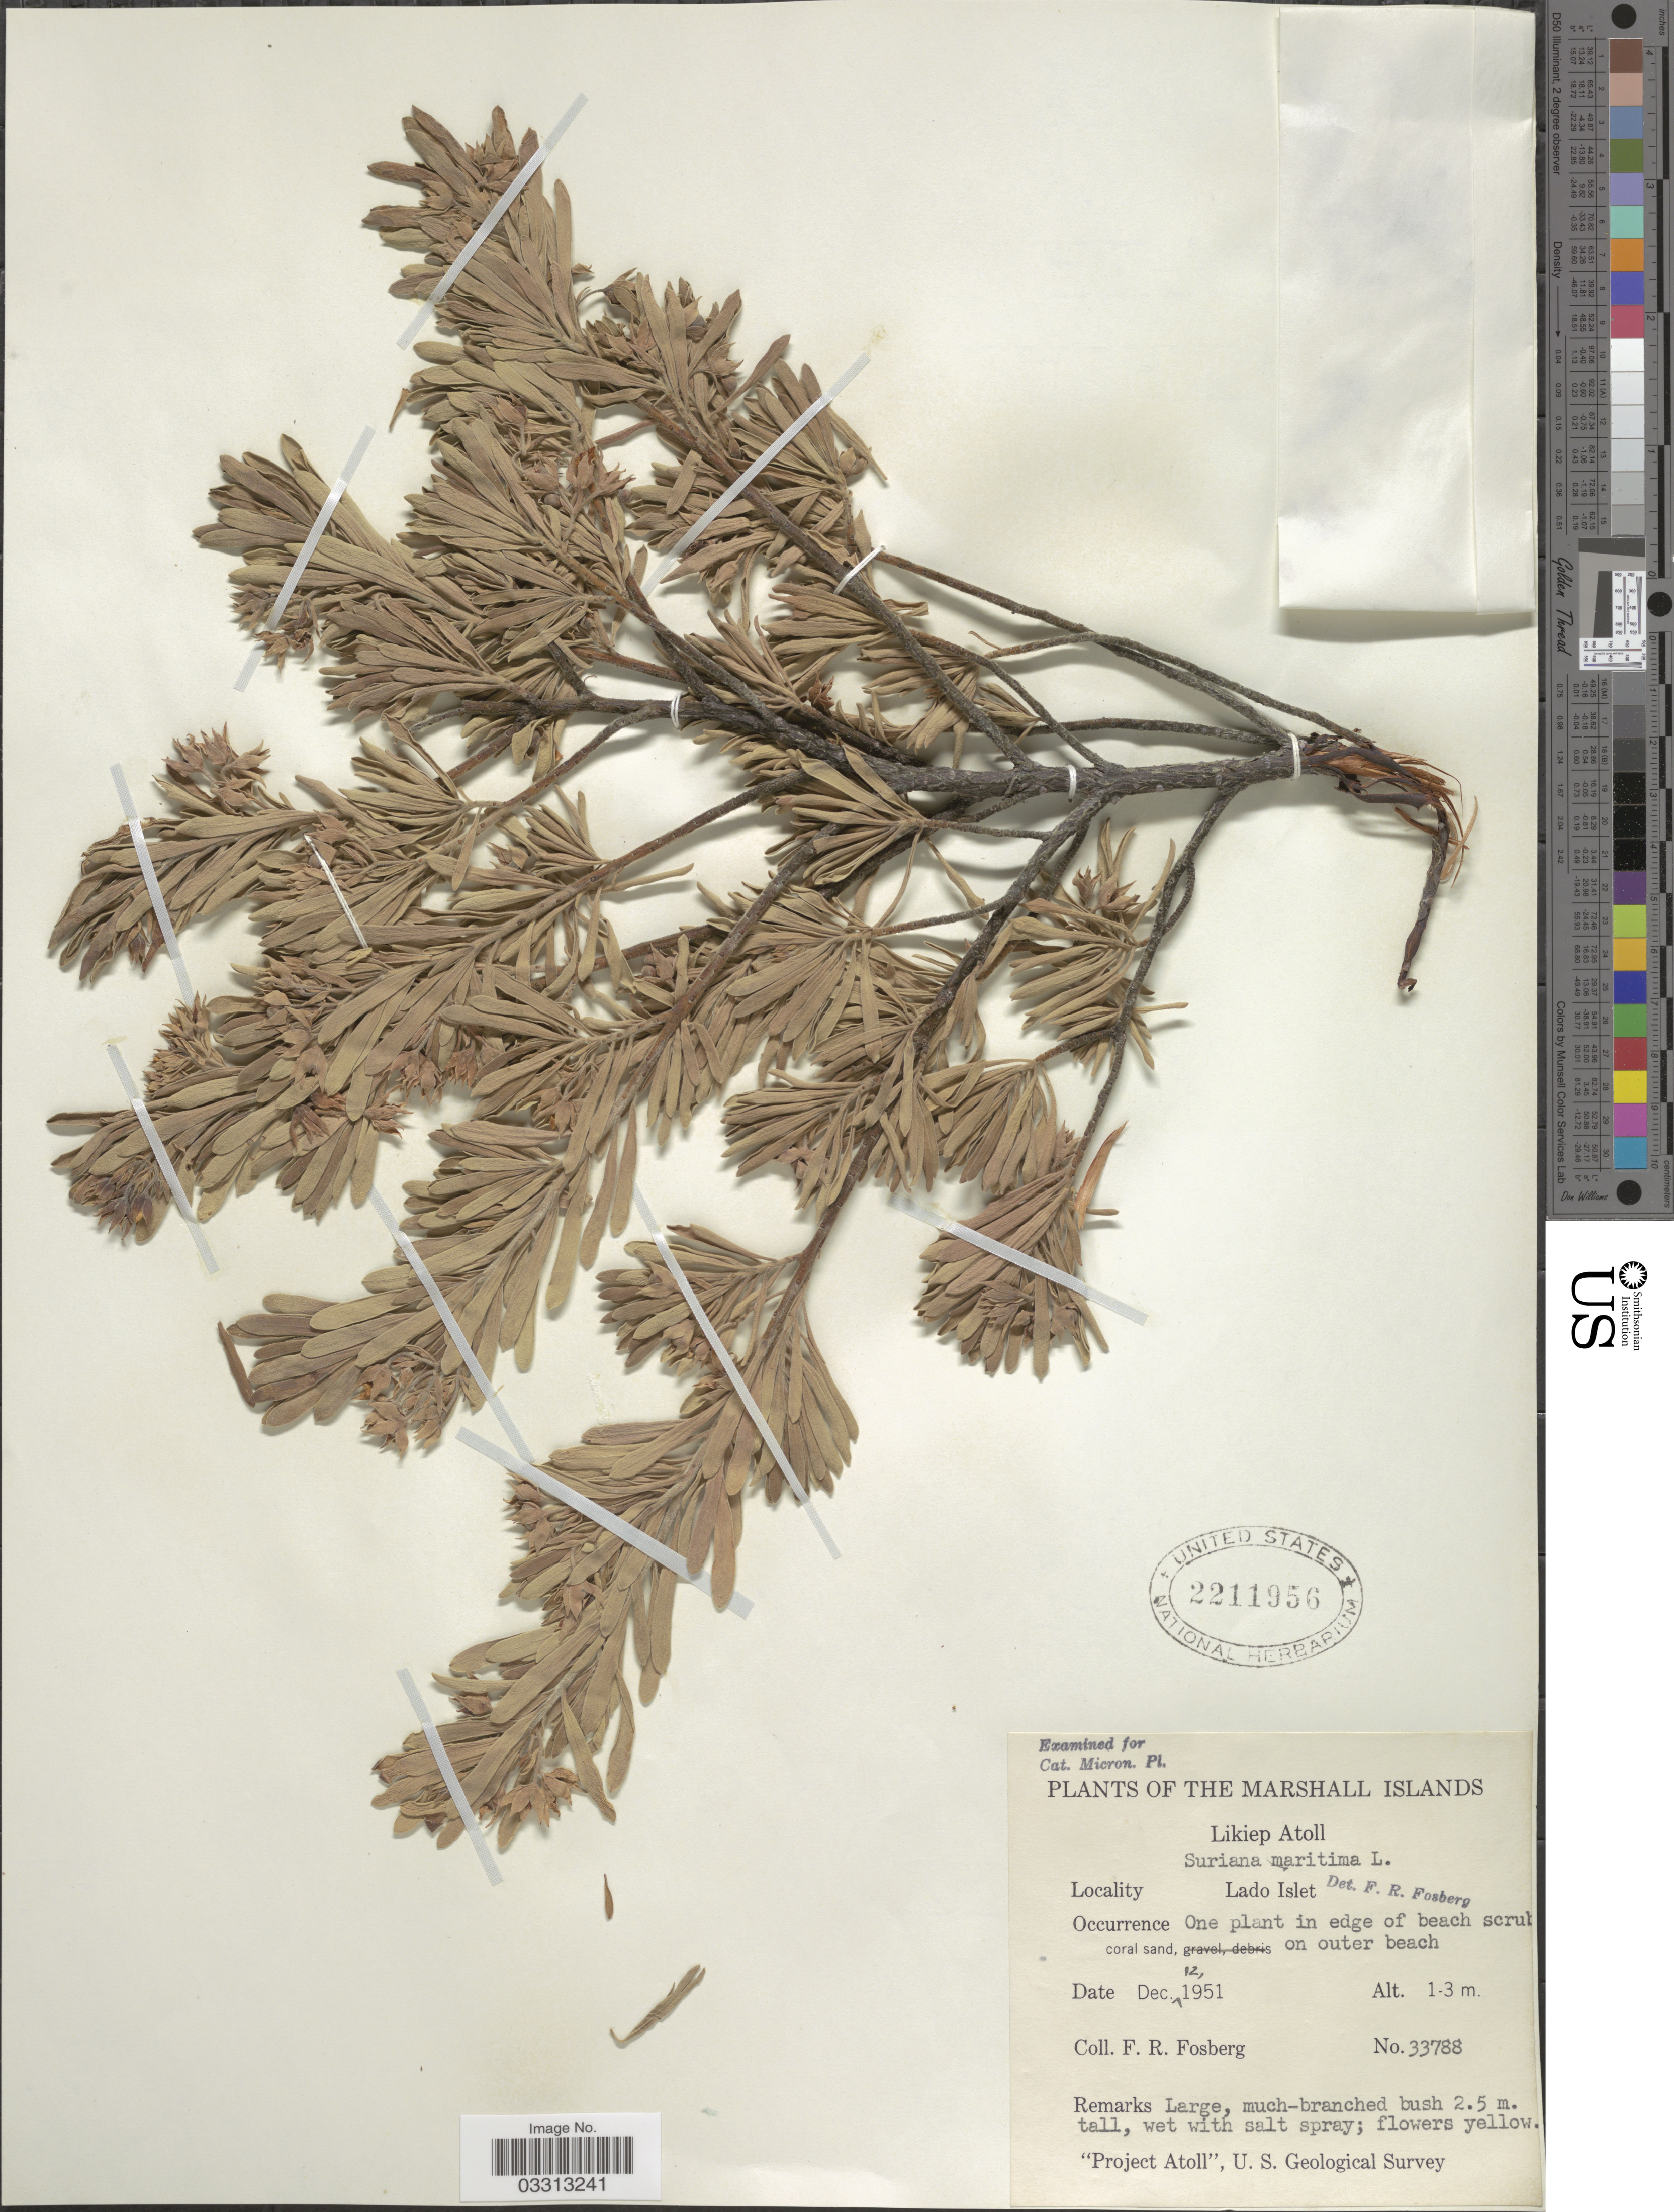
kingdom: Plantae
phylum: Tracheophyta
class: Magnoliopsida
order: Fabales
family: Surianaceae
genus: Suriana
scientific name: Suriana maritima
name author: L.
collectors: F. R. Fosberg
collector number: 33788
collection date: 1951-12-12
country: Marshall Islands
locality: Likiep Atoll. Lado Islet.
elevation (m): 1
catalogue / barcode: US 2211956